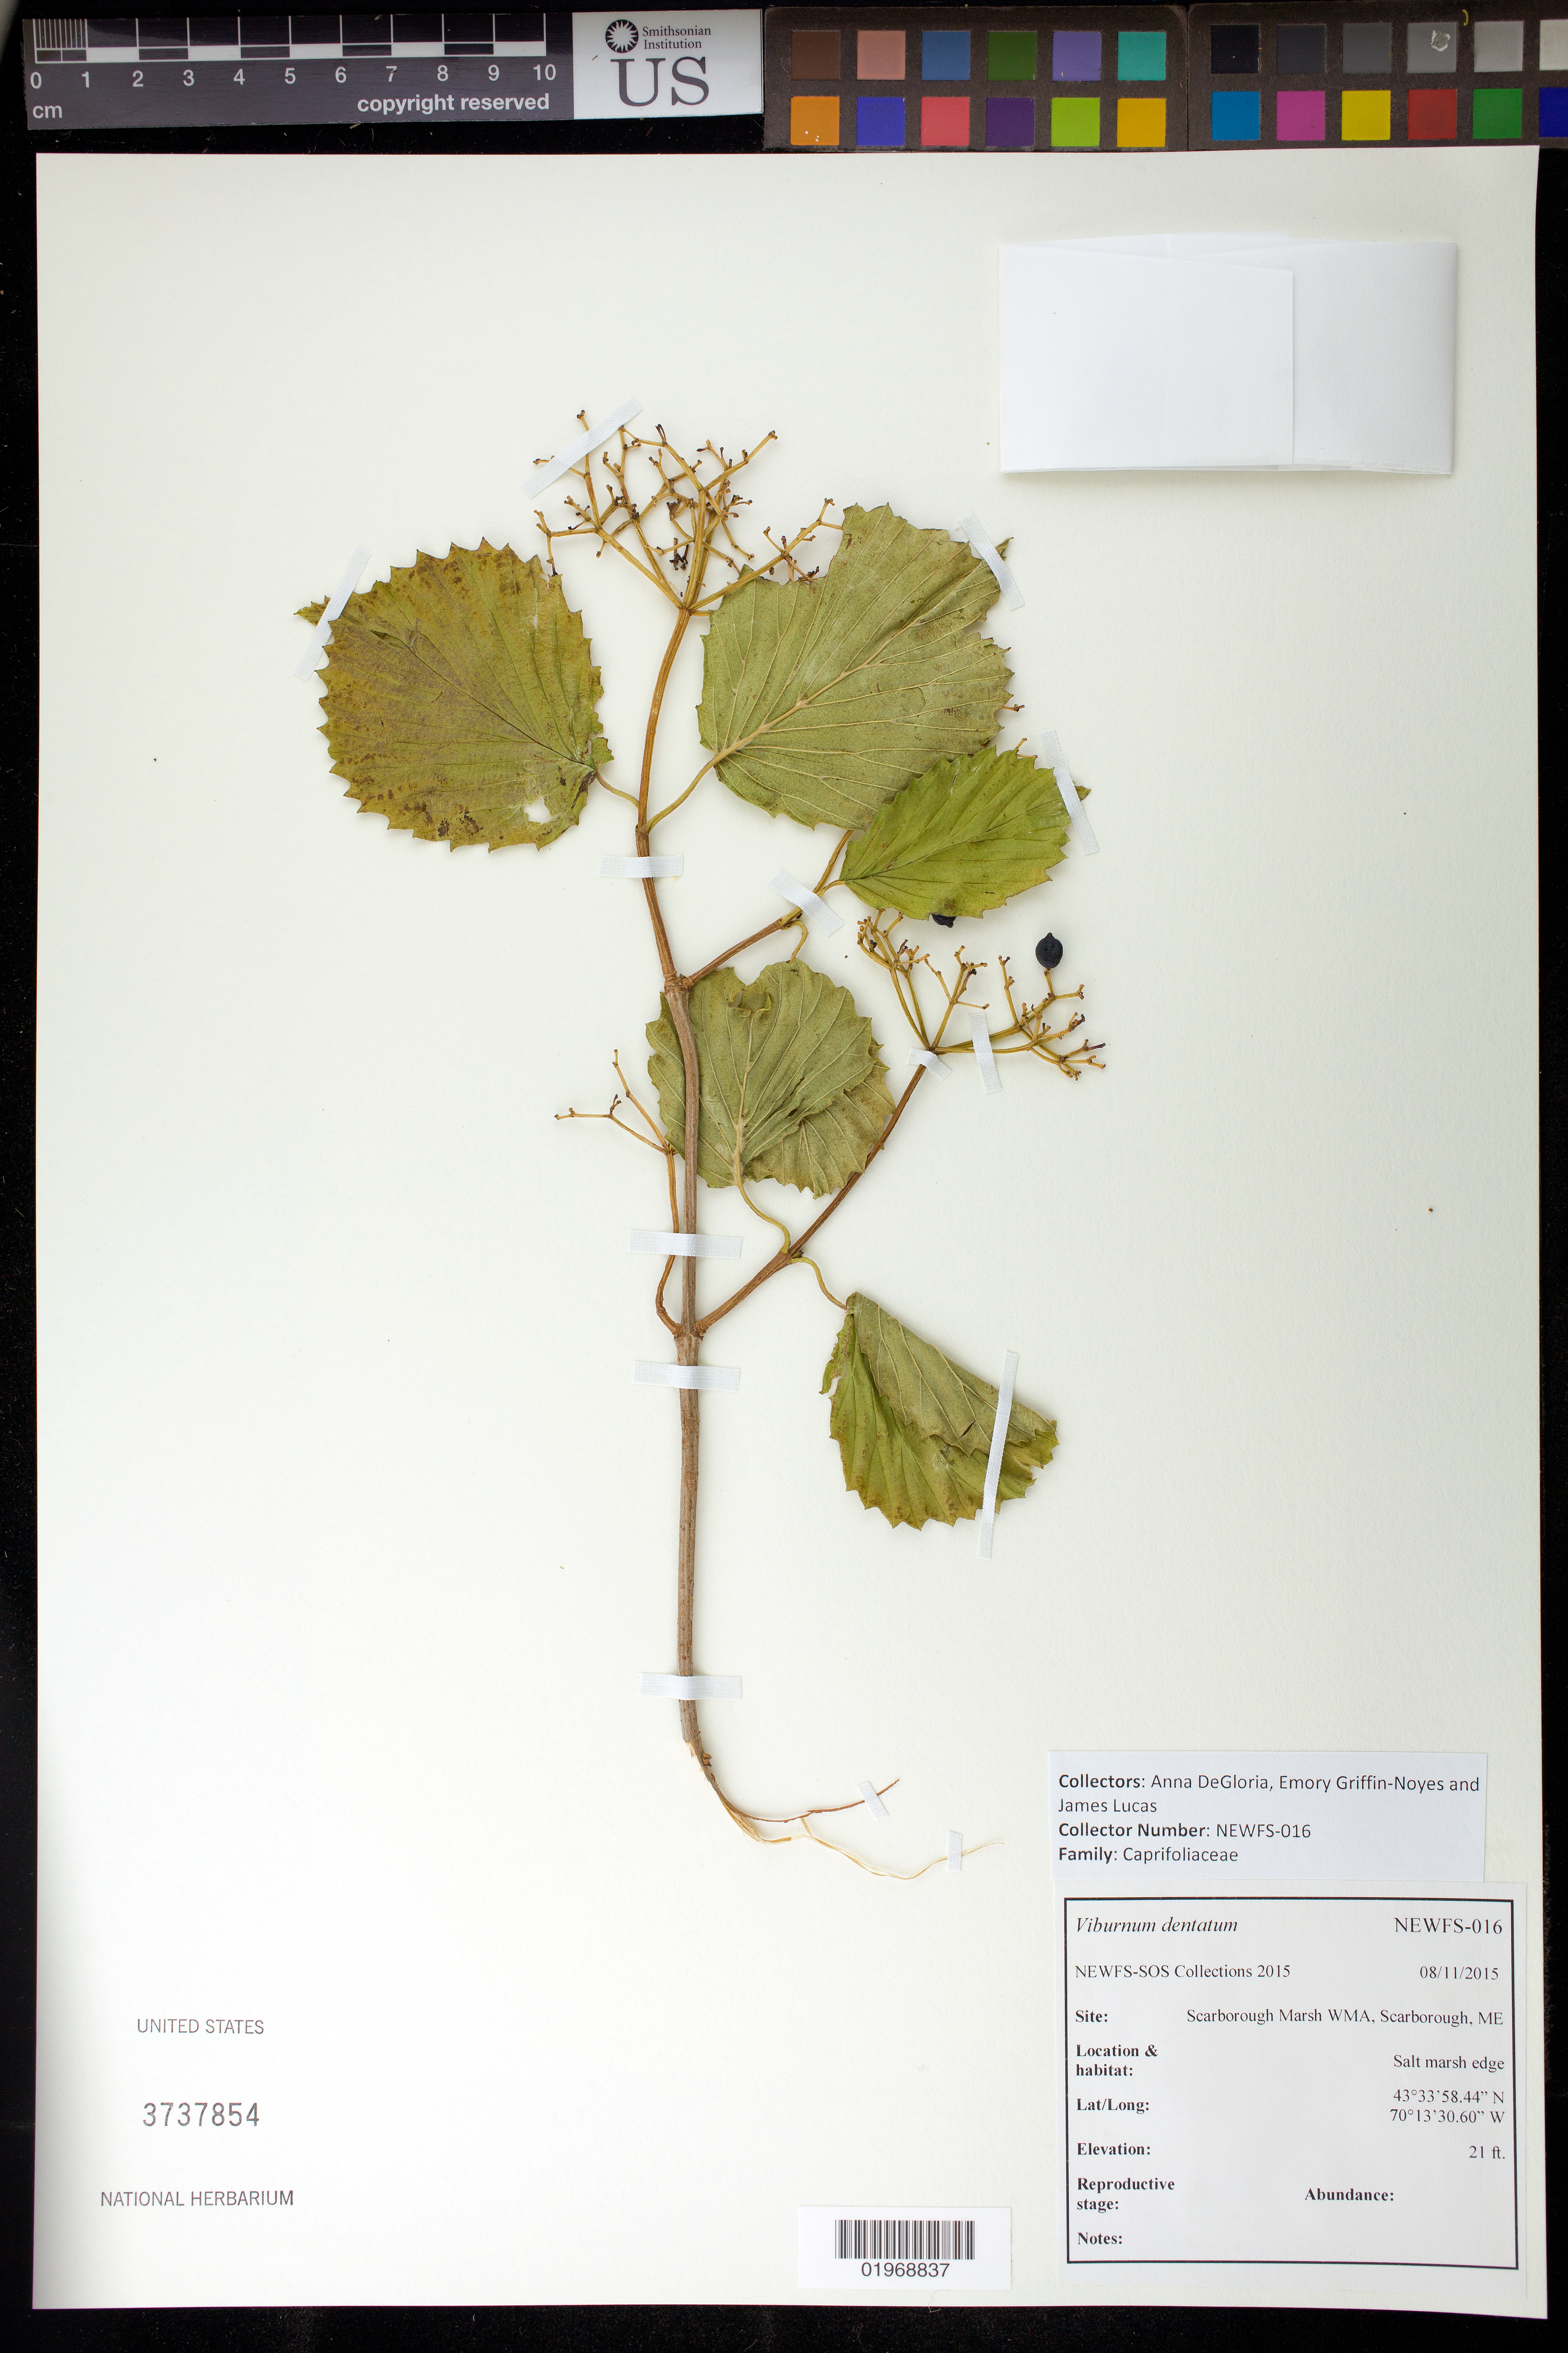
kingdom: Plantae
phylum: Tracheophyta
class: Magnoliopsida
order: Dipsacales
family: Viburnaceae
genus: Viburnum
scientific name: Viburnum dentatum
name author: L.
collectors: A. DeGloria, E. Griffin-Noyes & J. Lucas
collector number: NEWFS-016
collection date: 2015-08-11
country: United States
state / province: Maine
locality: Scarborough Marsh WMA. Scarborough.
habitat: Salt marsh edge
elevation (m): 6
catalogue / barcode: US 3737854